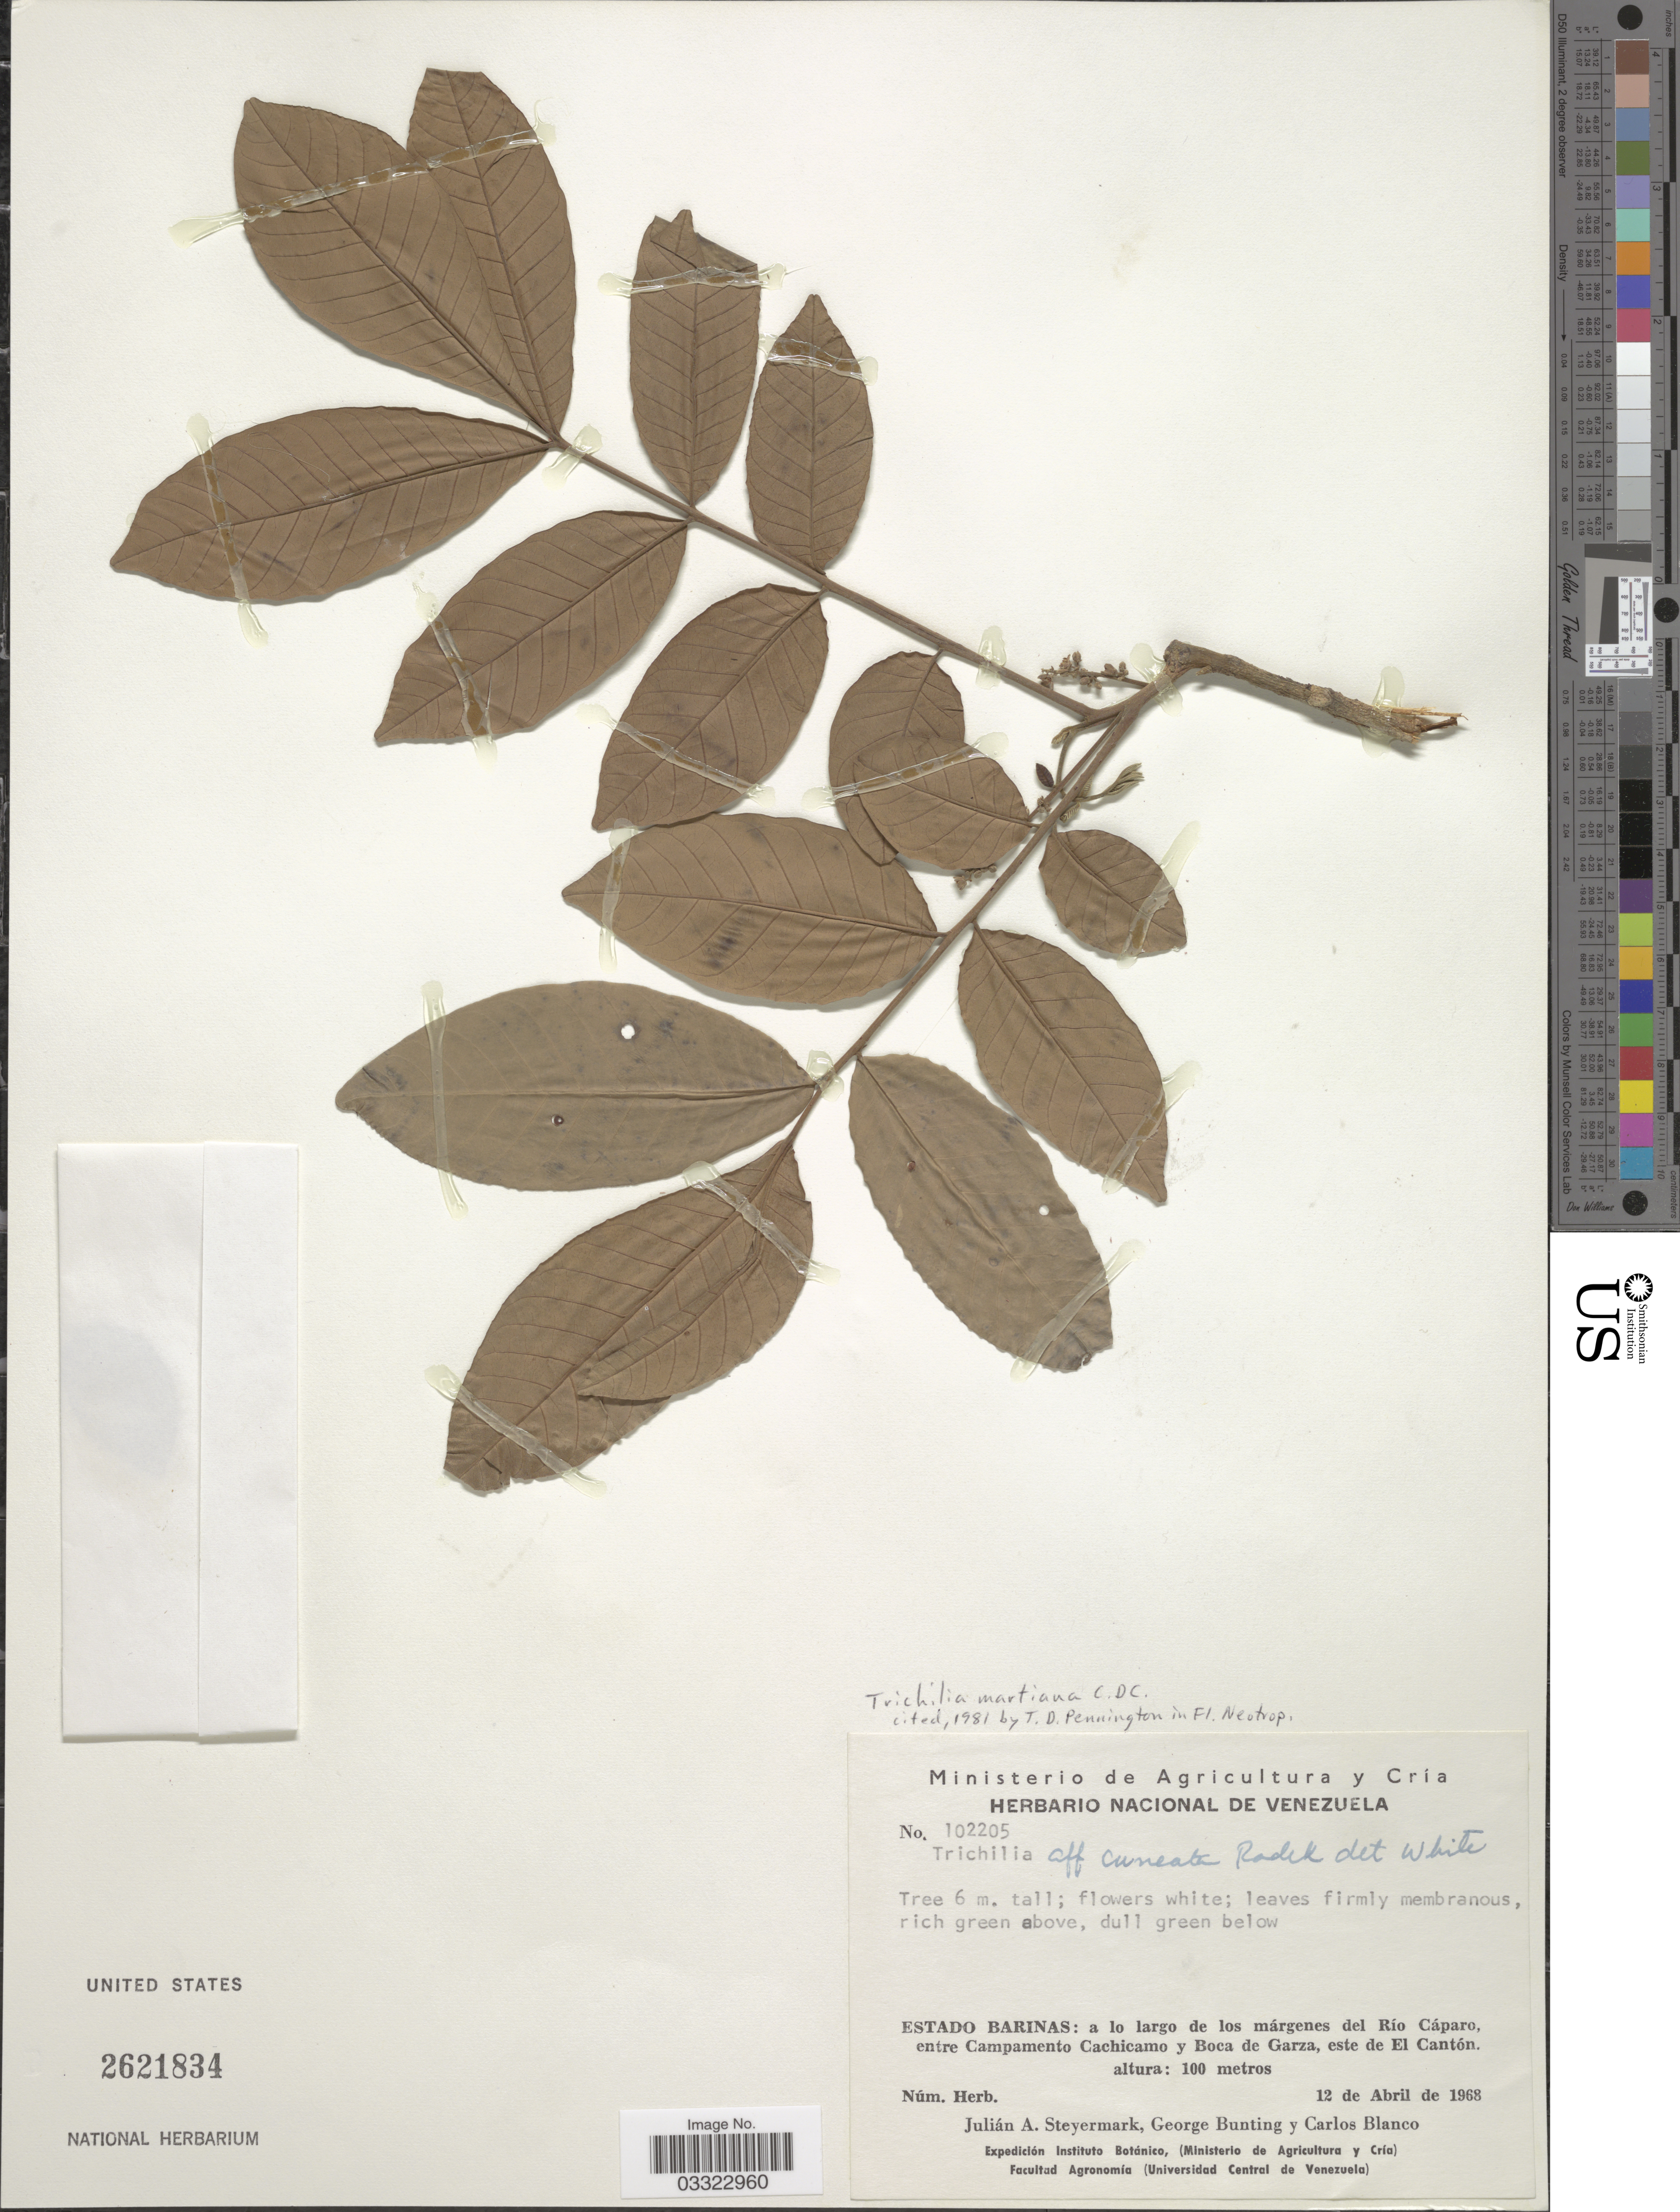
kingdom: Plantae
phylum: Tracheophyta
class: Magnoliopsida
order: Sapindales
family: Meliaceae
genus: Trichilia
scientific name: Trichilia martiana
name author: C. DC.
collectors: J. Steyermark, G. S. Bunting & C. Blanco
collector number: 102205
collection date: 1968-04-12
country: Venezuela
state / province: Barinas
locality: A lo largo de los márgenes del Río Cáparo, entre Campamento Cachicamo y Boca de Garza, este de El Cantón.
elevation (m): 100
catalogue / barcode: US 2621834